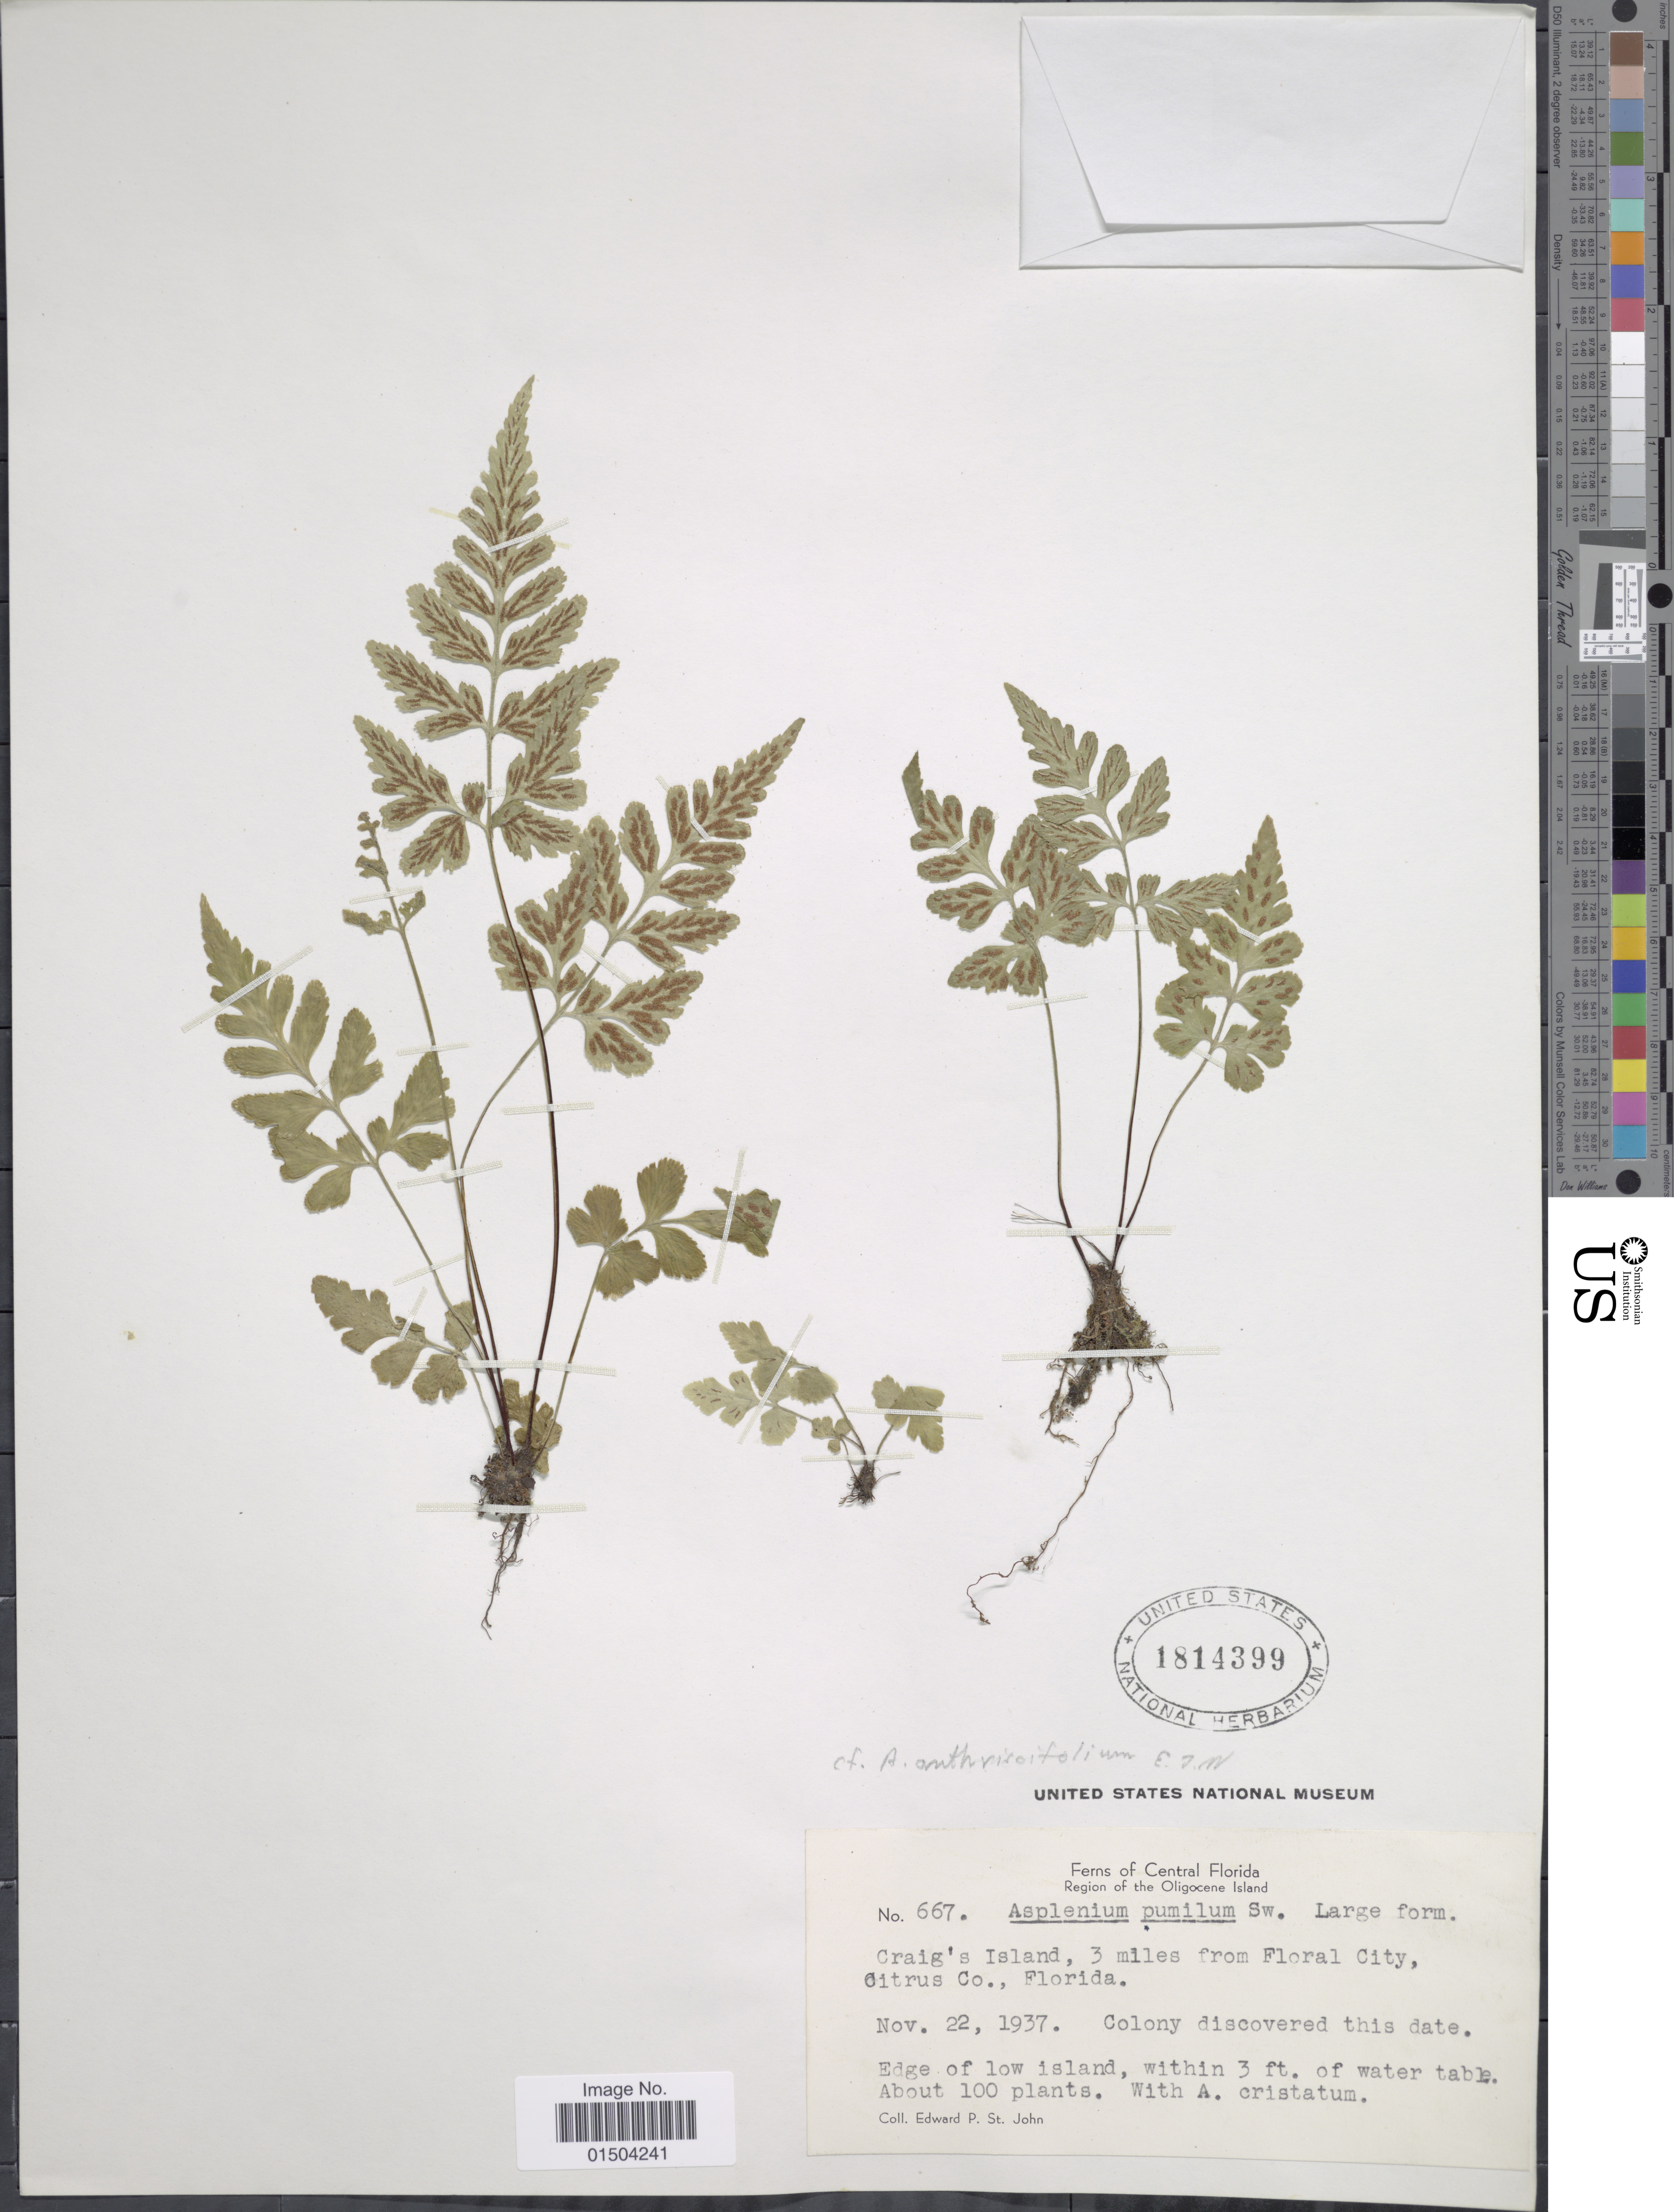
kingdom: Plantae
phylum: Tracheophyta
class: Polypodiopsida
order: Polypodiales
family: Aspleniaceae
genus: Asplenium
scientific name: Asplenium pumilum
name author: Sw.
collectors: E. P. St. John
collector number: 667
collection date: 1937-11-22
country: United States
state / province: Florida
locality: Central Florida. Region of the Oligocene Island. Craig's Island, 3 miles from Floral City, Citrus Co.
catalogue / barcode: US 1814399